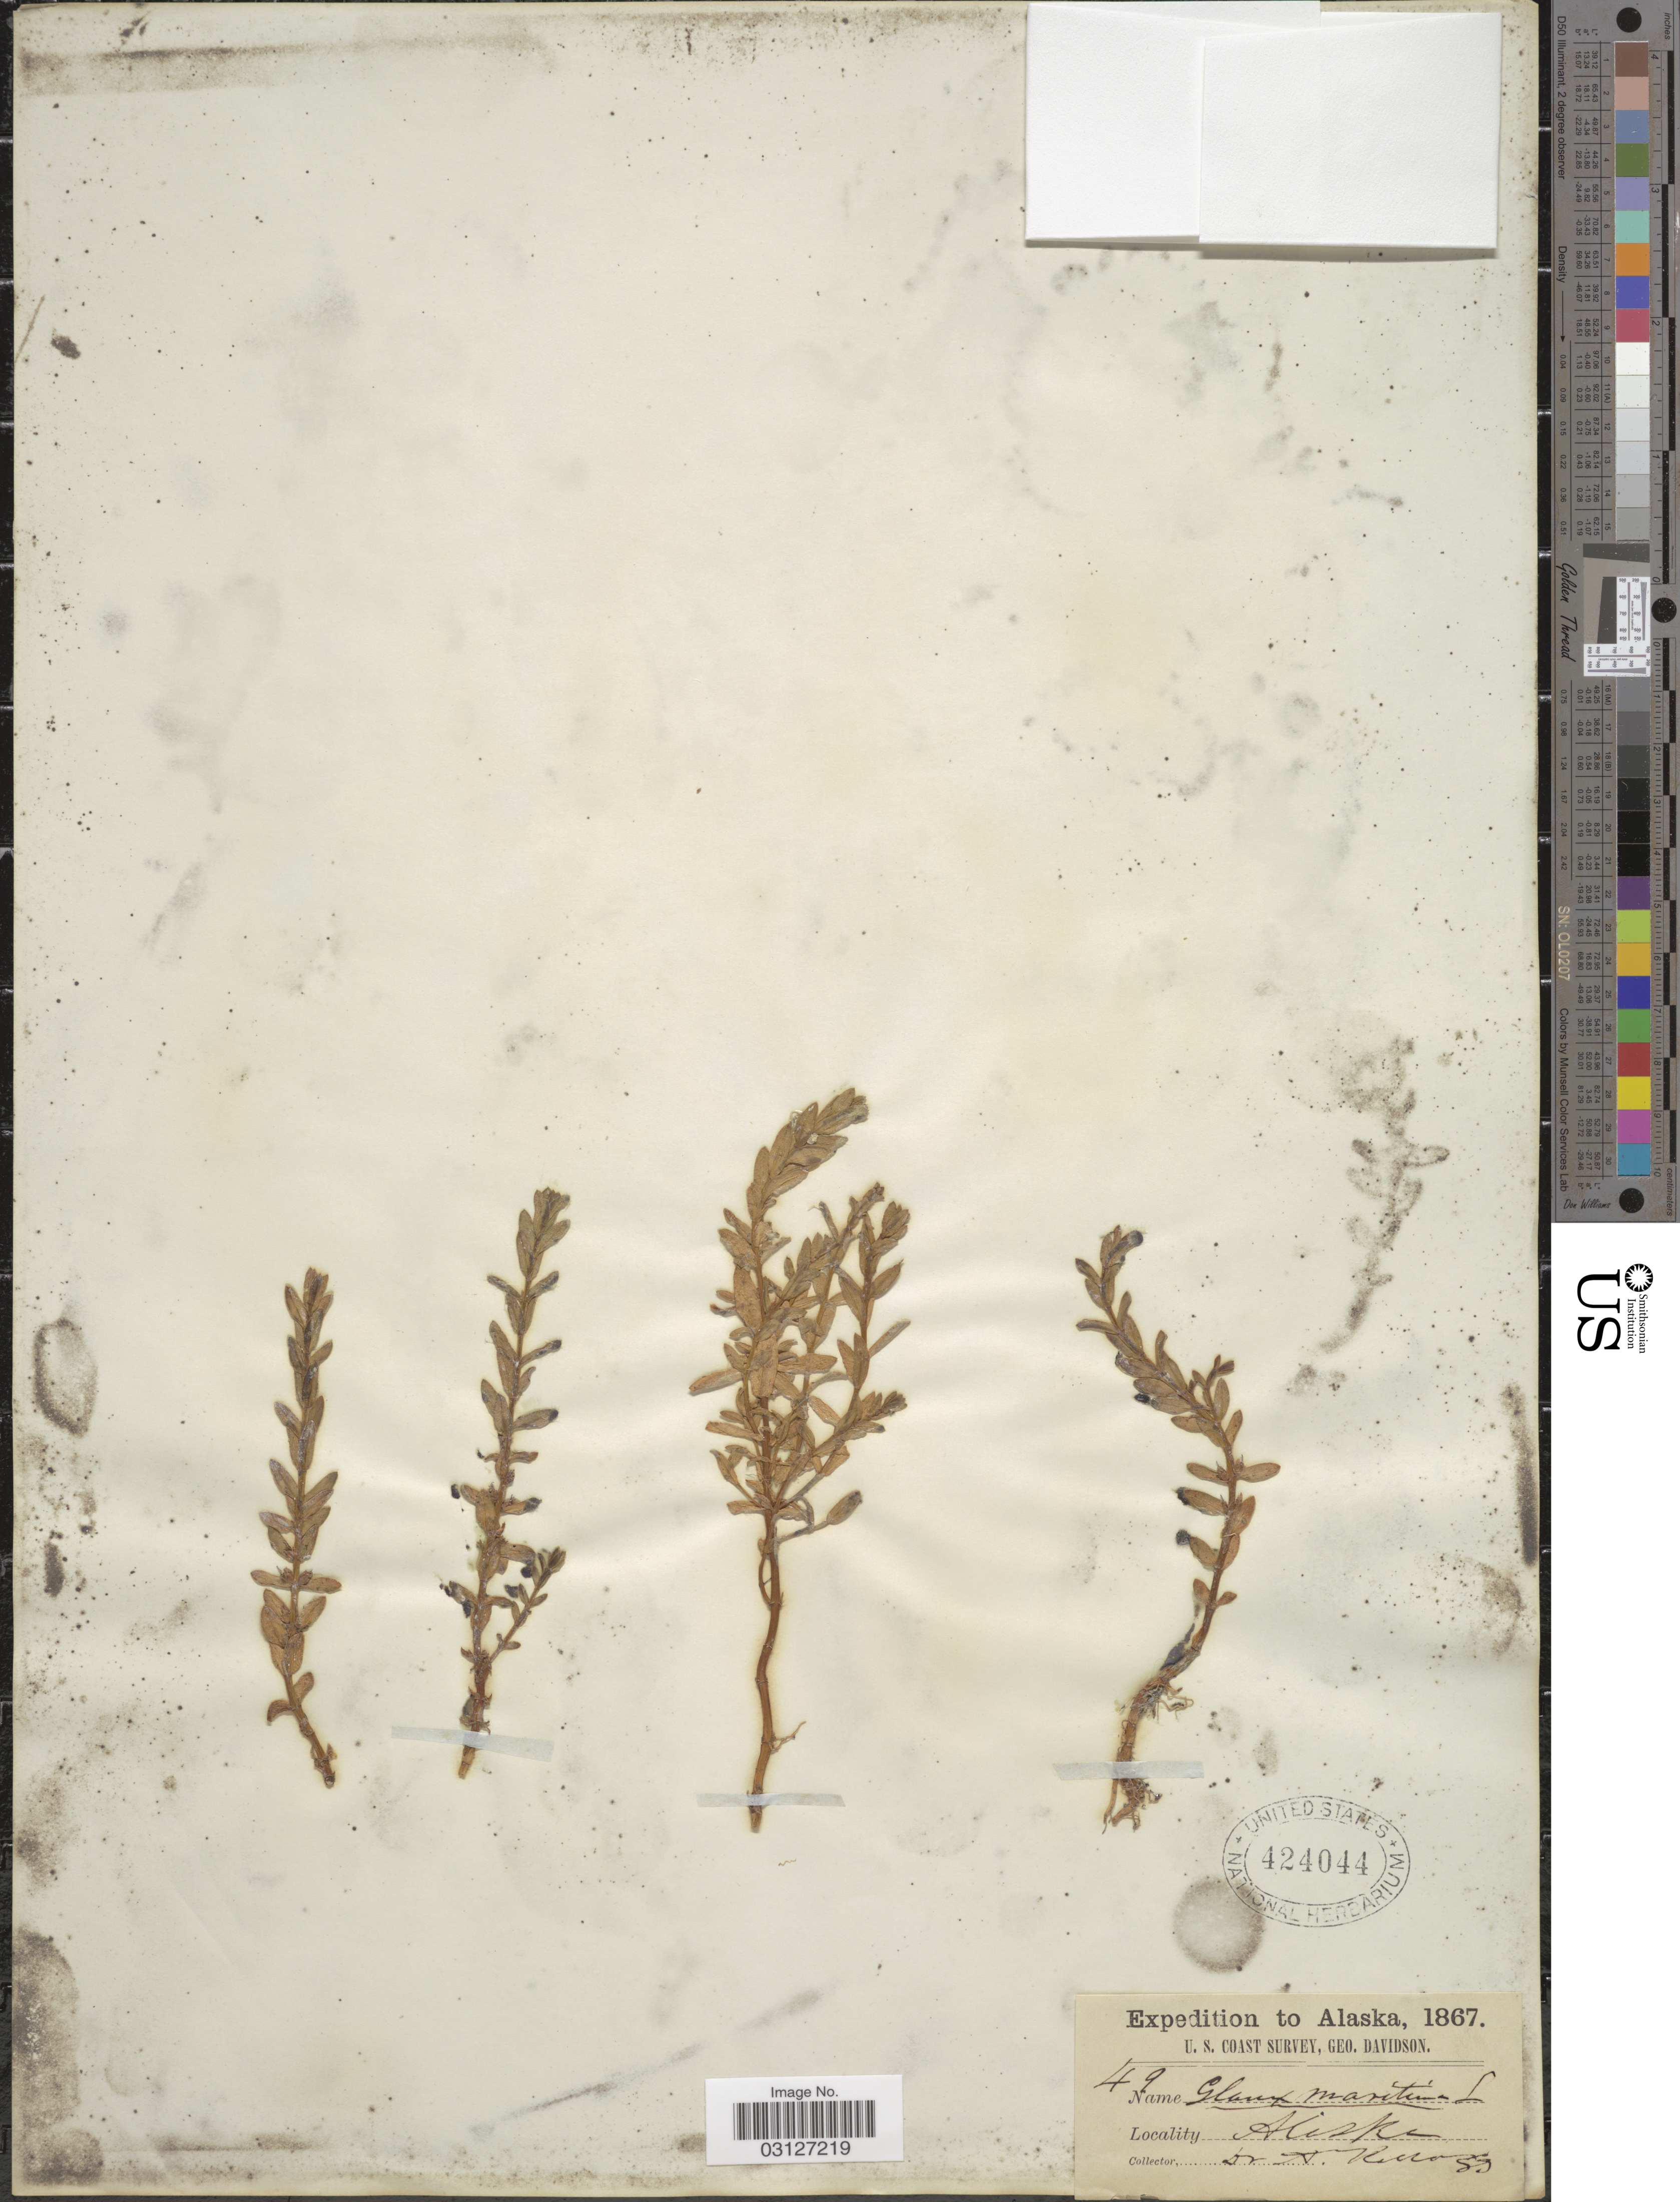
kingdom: Plantae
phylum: Tracheophyta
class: Magnoliopsida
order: Ericales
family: Primulaceae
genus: Glaux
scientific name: Glaux maritima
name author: L.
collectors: A. Kellogg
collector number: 49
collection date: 1867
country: United States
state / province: Alaska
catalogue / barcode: US 424044